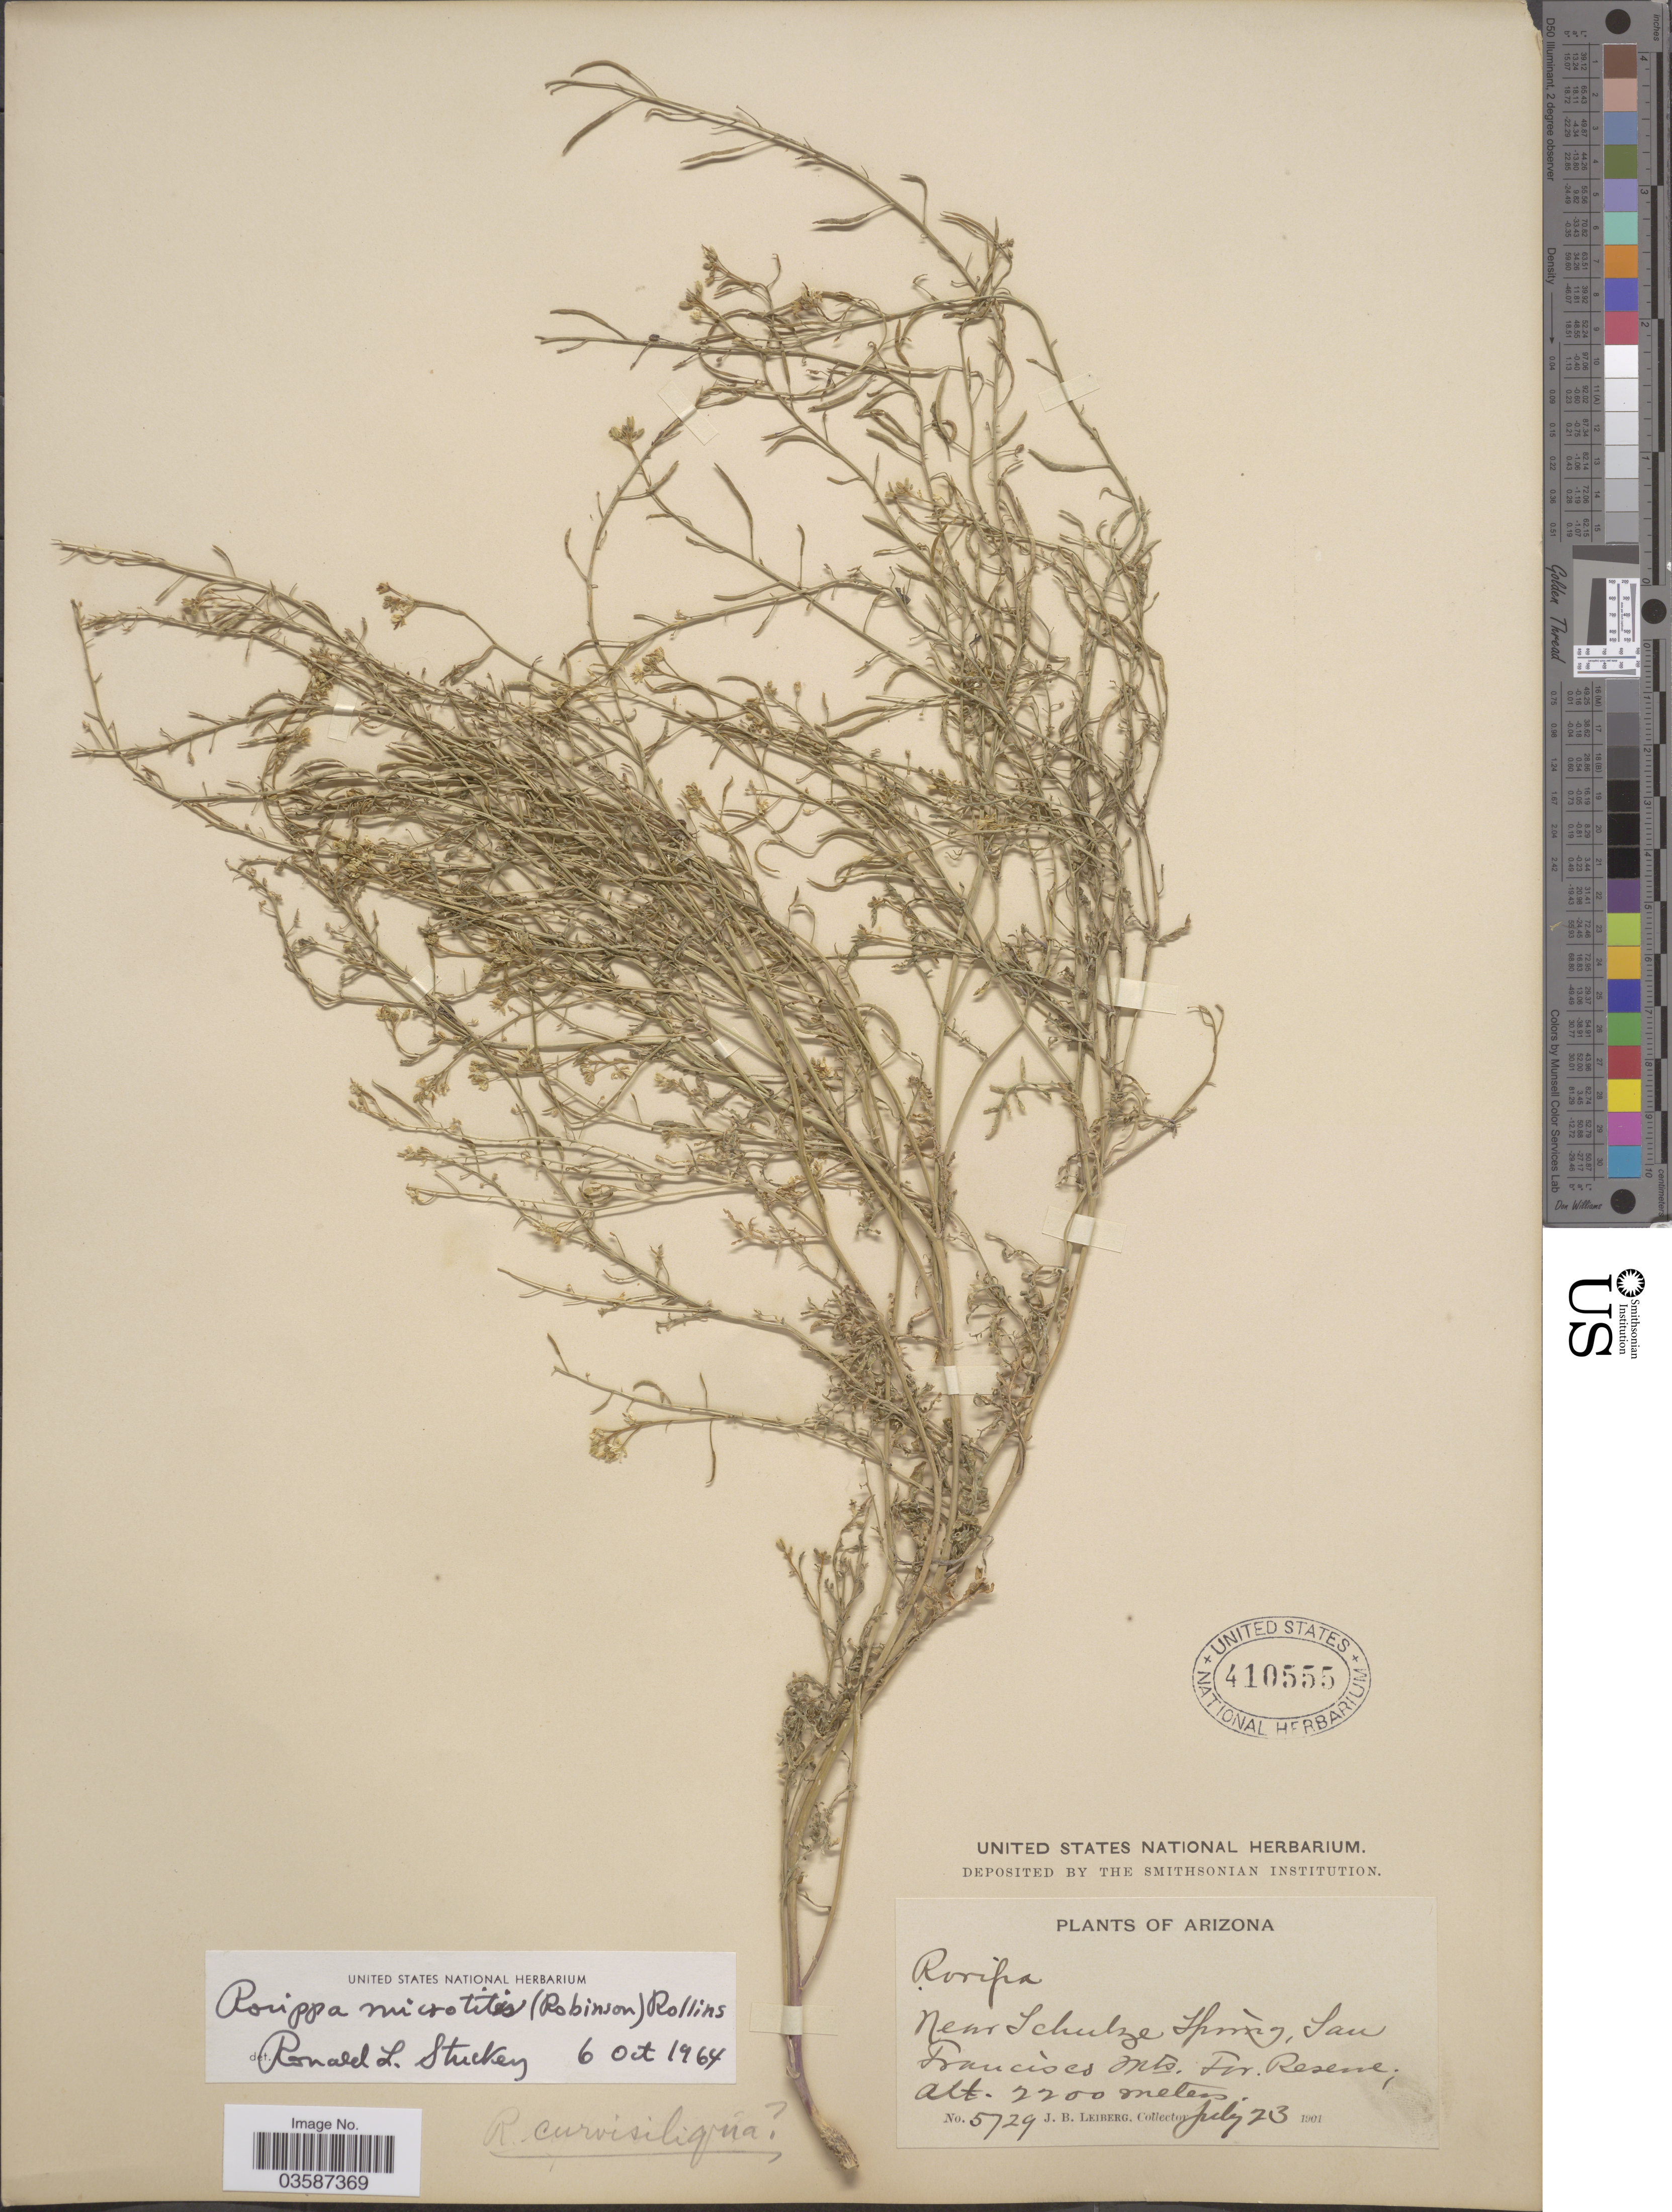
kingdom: Plantae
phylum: Tracheophyta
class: Magnoliopsida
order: Brassicales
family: Brassicaceae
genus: Rorippa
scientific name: Rorippa microtitis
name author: (B.L. Rob.) Rollins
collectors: J. B. Leiberg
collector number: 5729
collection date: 1901-07-23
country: United States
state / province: Arizona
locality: New Schulze Spring, San Francisco Mts. For. Reserve.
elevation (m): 2200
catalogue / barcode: US 410555